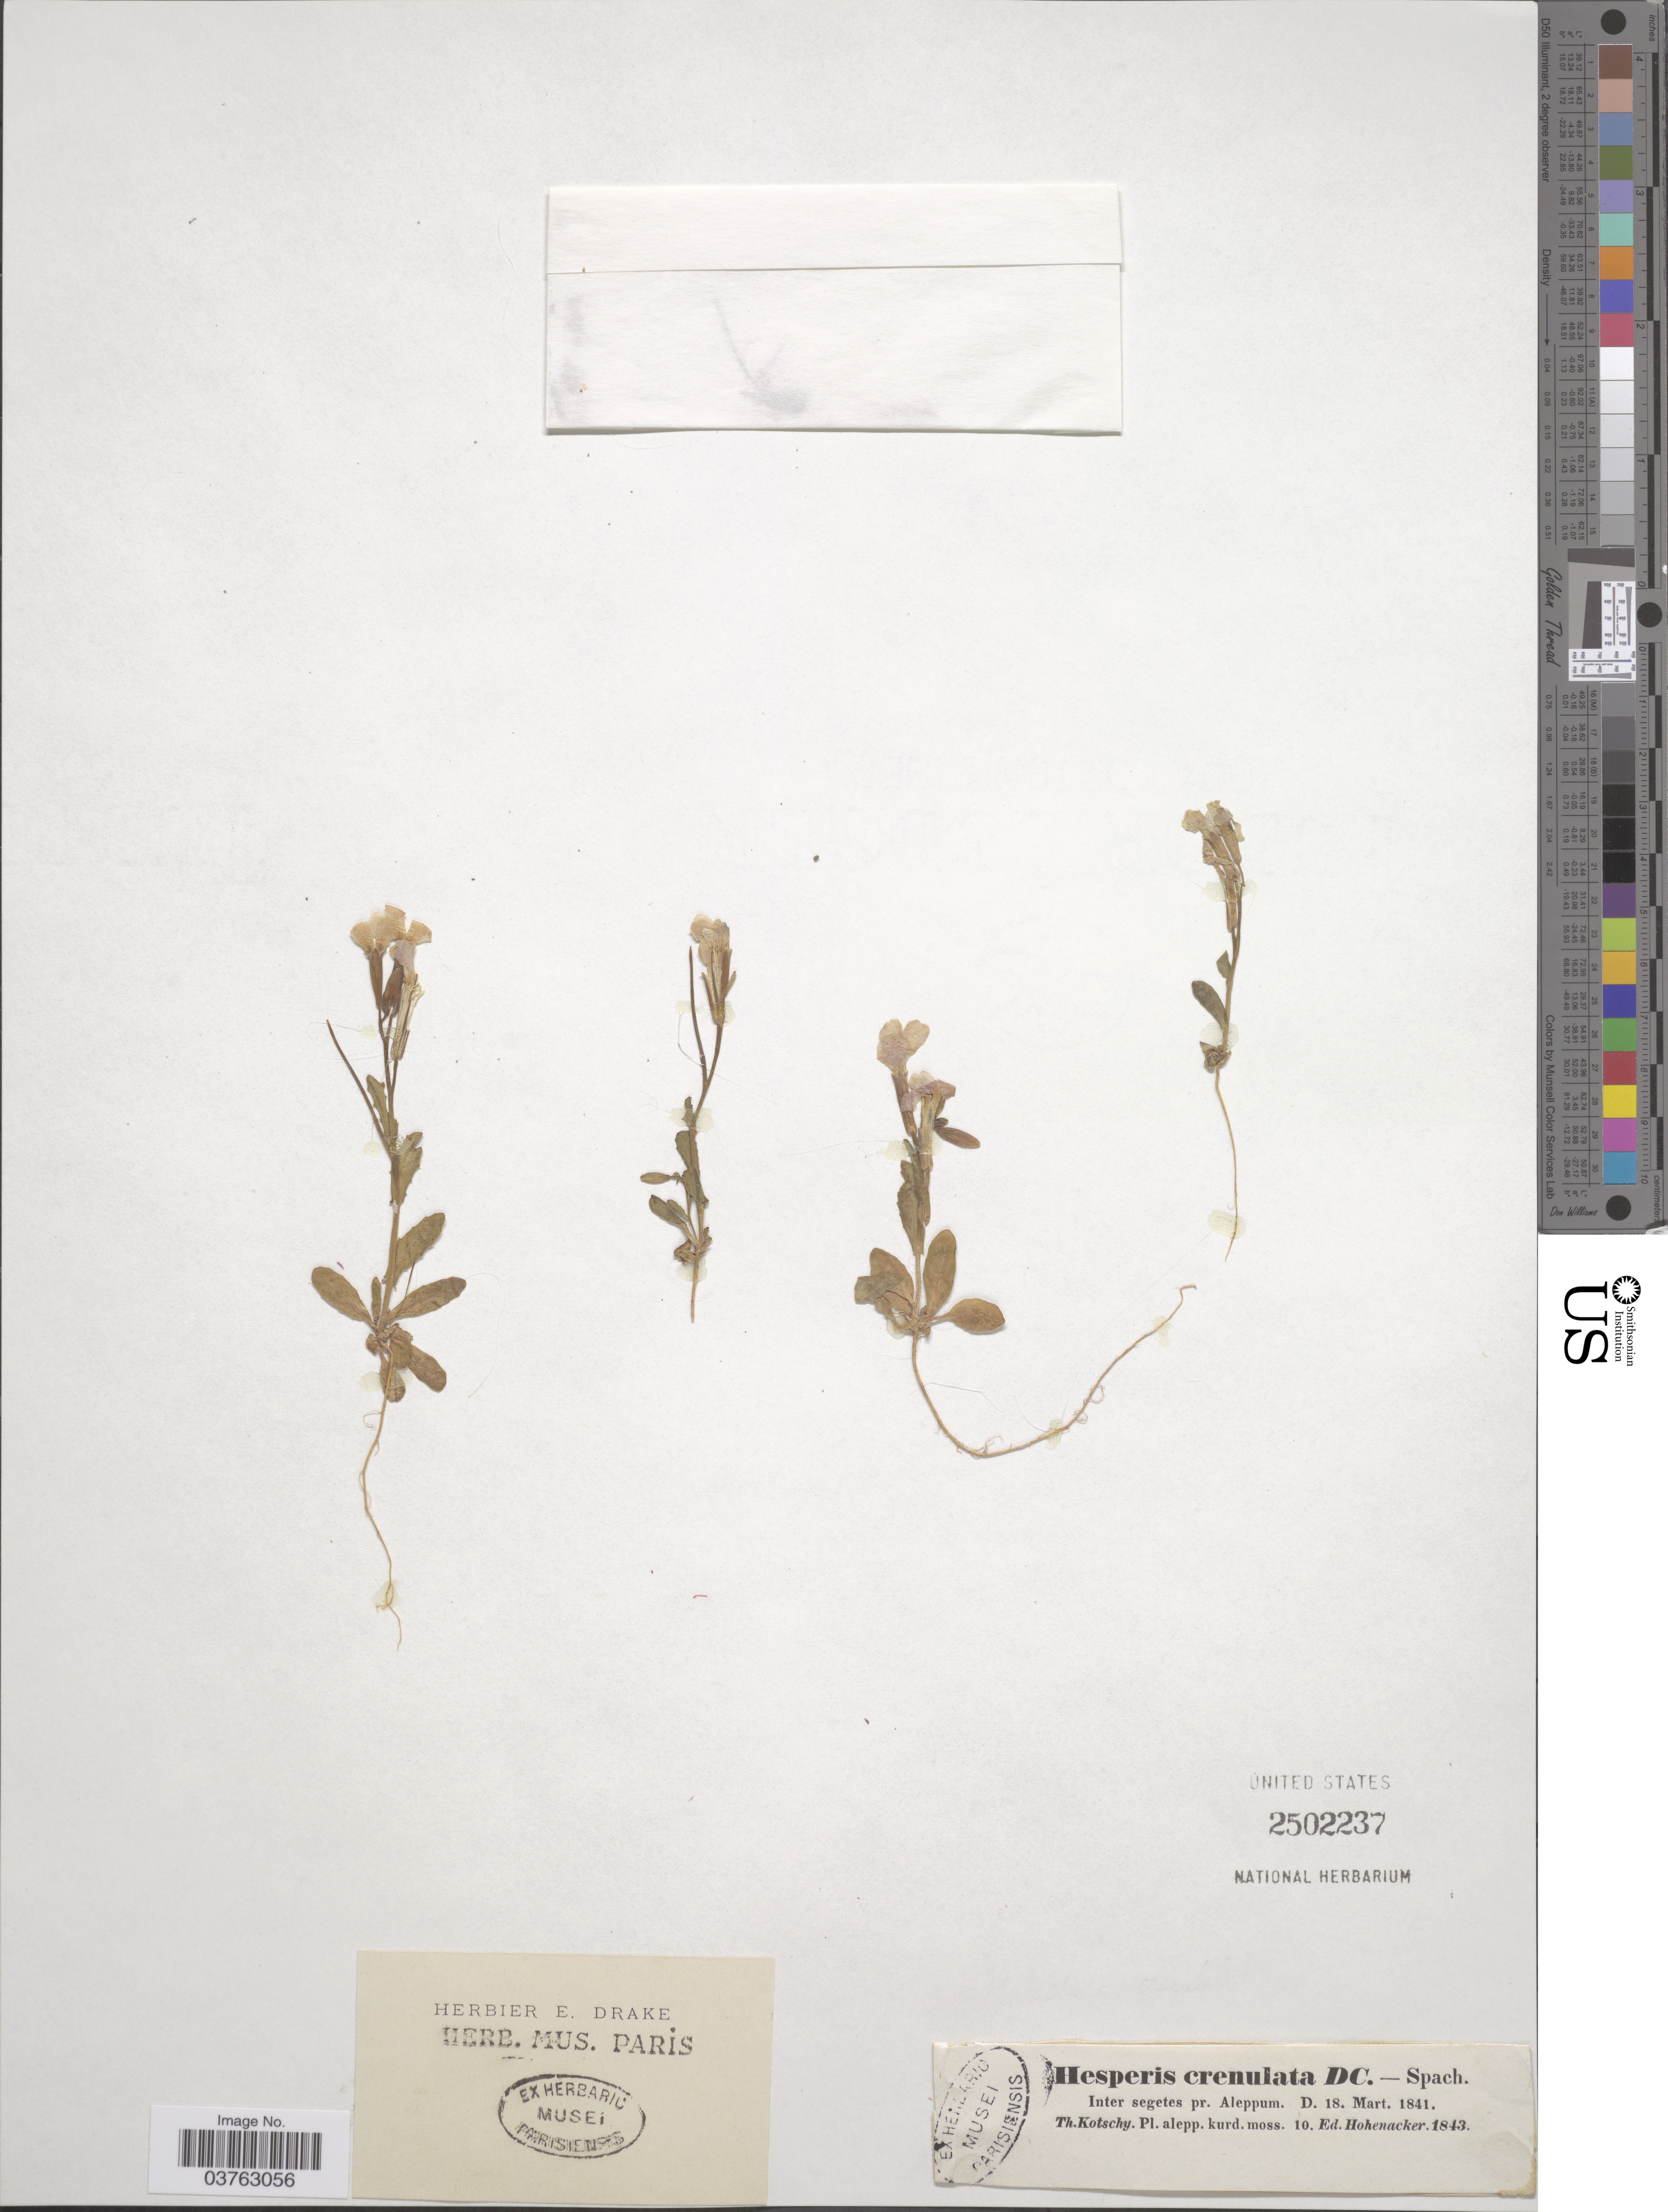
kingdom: Plantae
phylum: Tracheophyta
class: Magnoliopsida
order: Brassicales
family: Brassicaceae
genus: Malcolmia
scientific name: Malcolmia crenulata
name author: (DC.) Boiss.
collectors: K. G. Kotschy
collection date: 1841-03-18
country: Syria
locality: Inter segetes pr. Aleppum.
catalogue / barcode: US 2502237